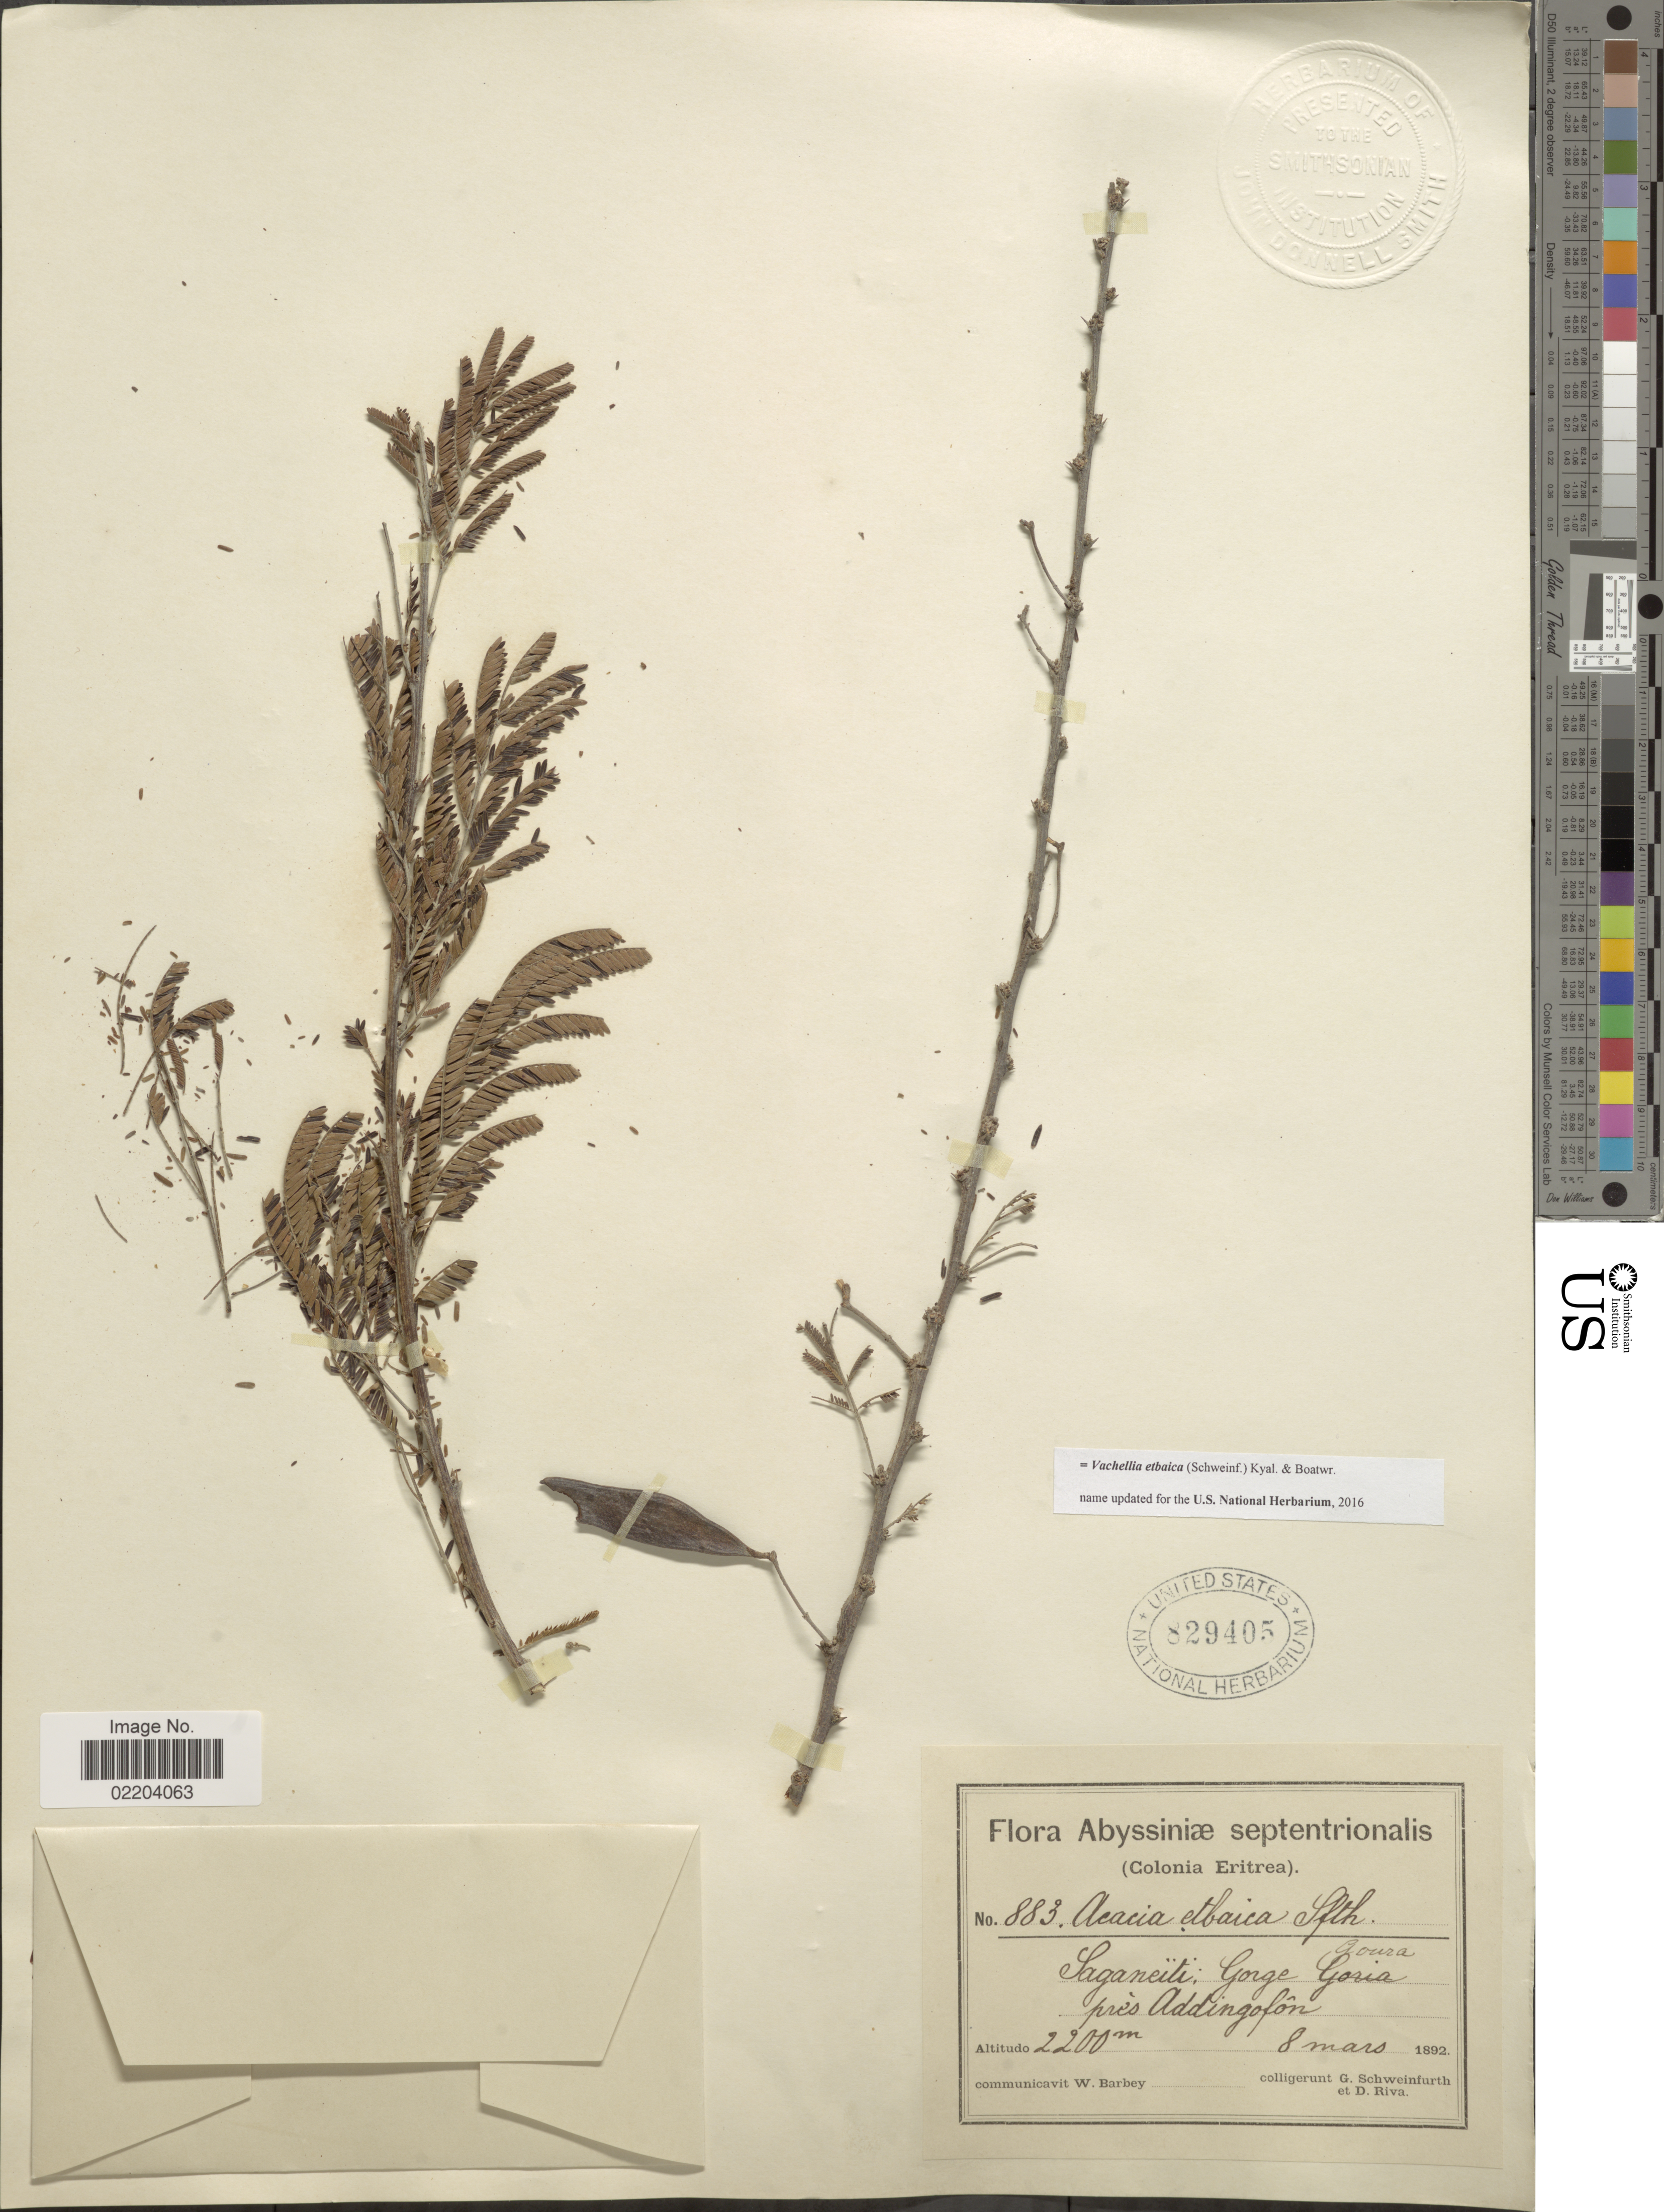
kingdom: Plantae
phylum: Tracheophyta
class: Magnoliopsida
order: Fabales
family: Fabaceae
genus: Vachellia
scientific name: Vachellia etbaica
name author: (Schweinf.) Kyal. & Boatwr.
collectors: G. A. Schweinfurth (herbarium) & D. Riva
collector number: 883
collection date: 1892-03-08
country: Eritrea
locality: Abyssiniæ septentrionalis. (Colonia Eritrea). Saganeiti: Gorge Goura près Addingofôn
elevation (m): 2200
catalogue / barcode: US 829405